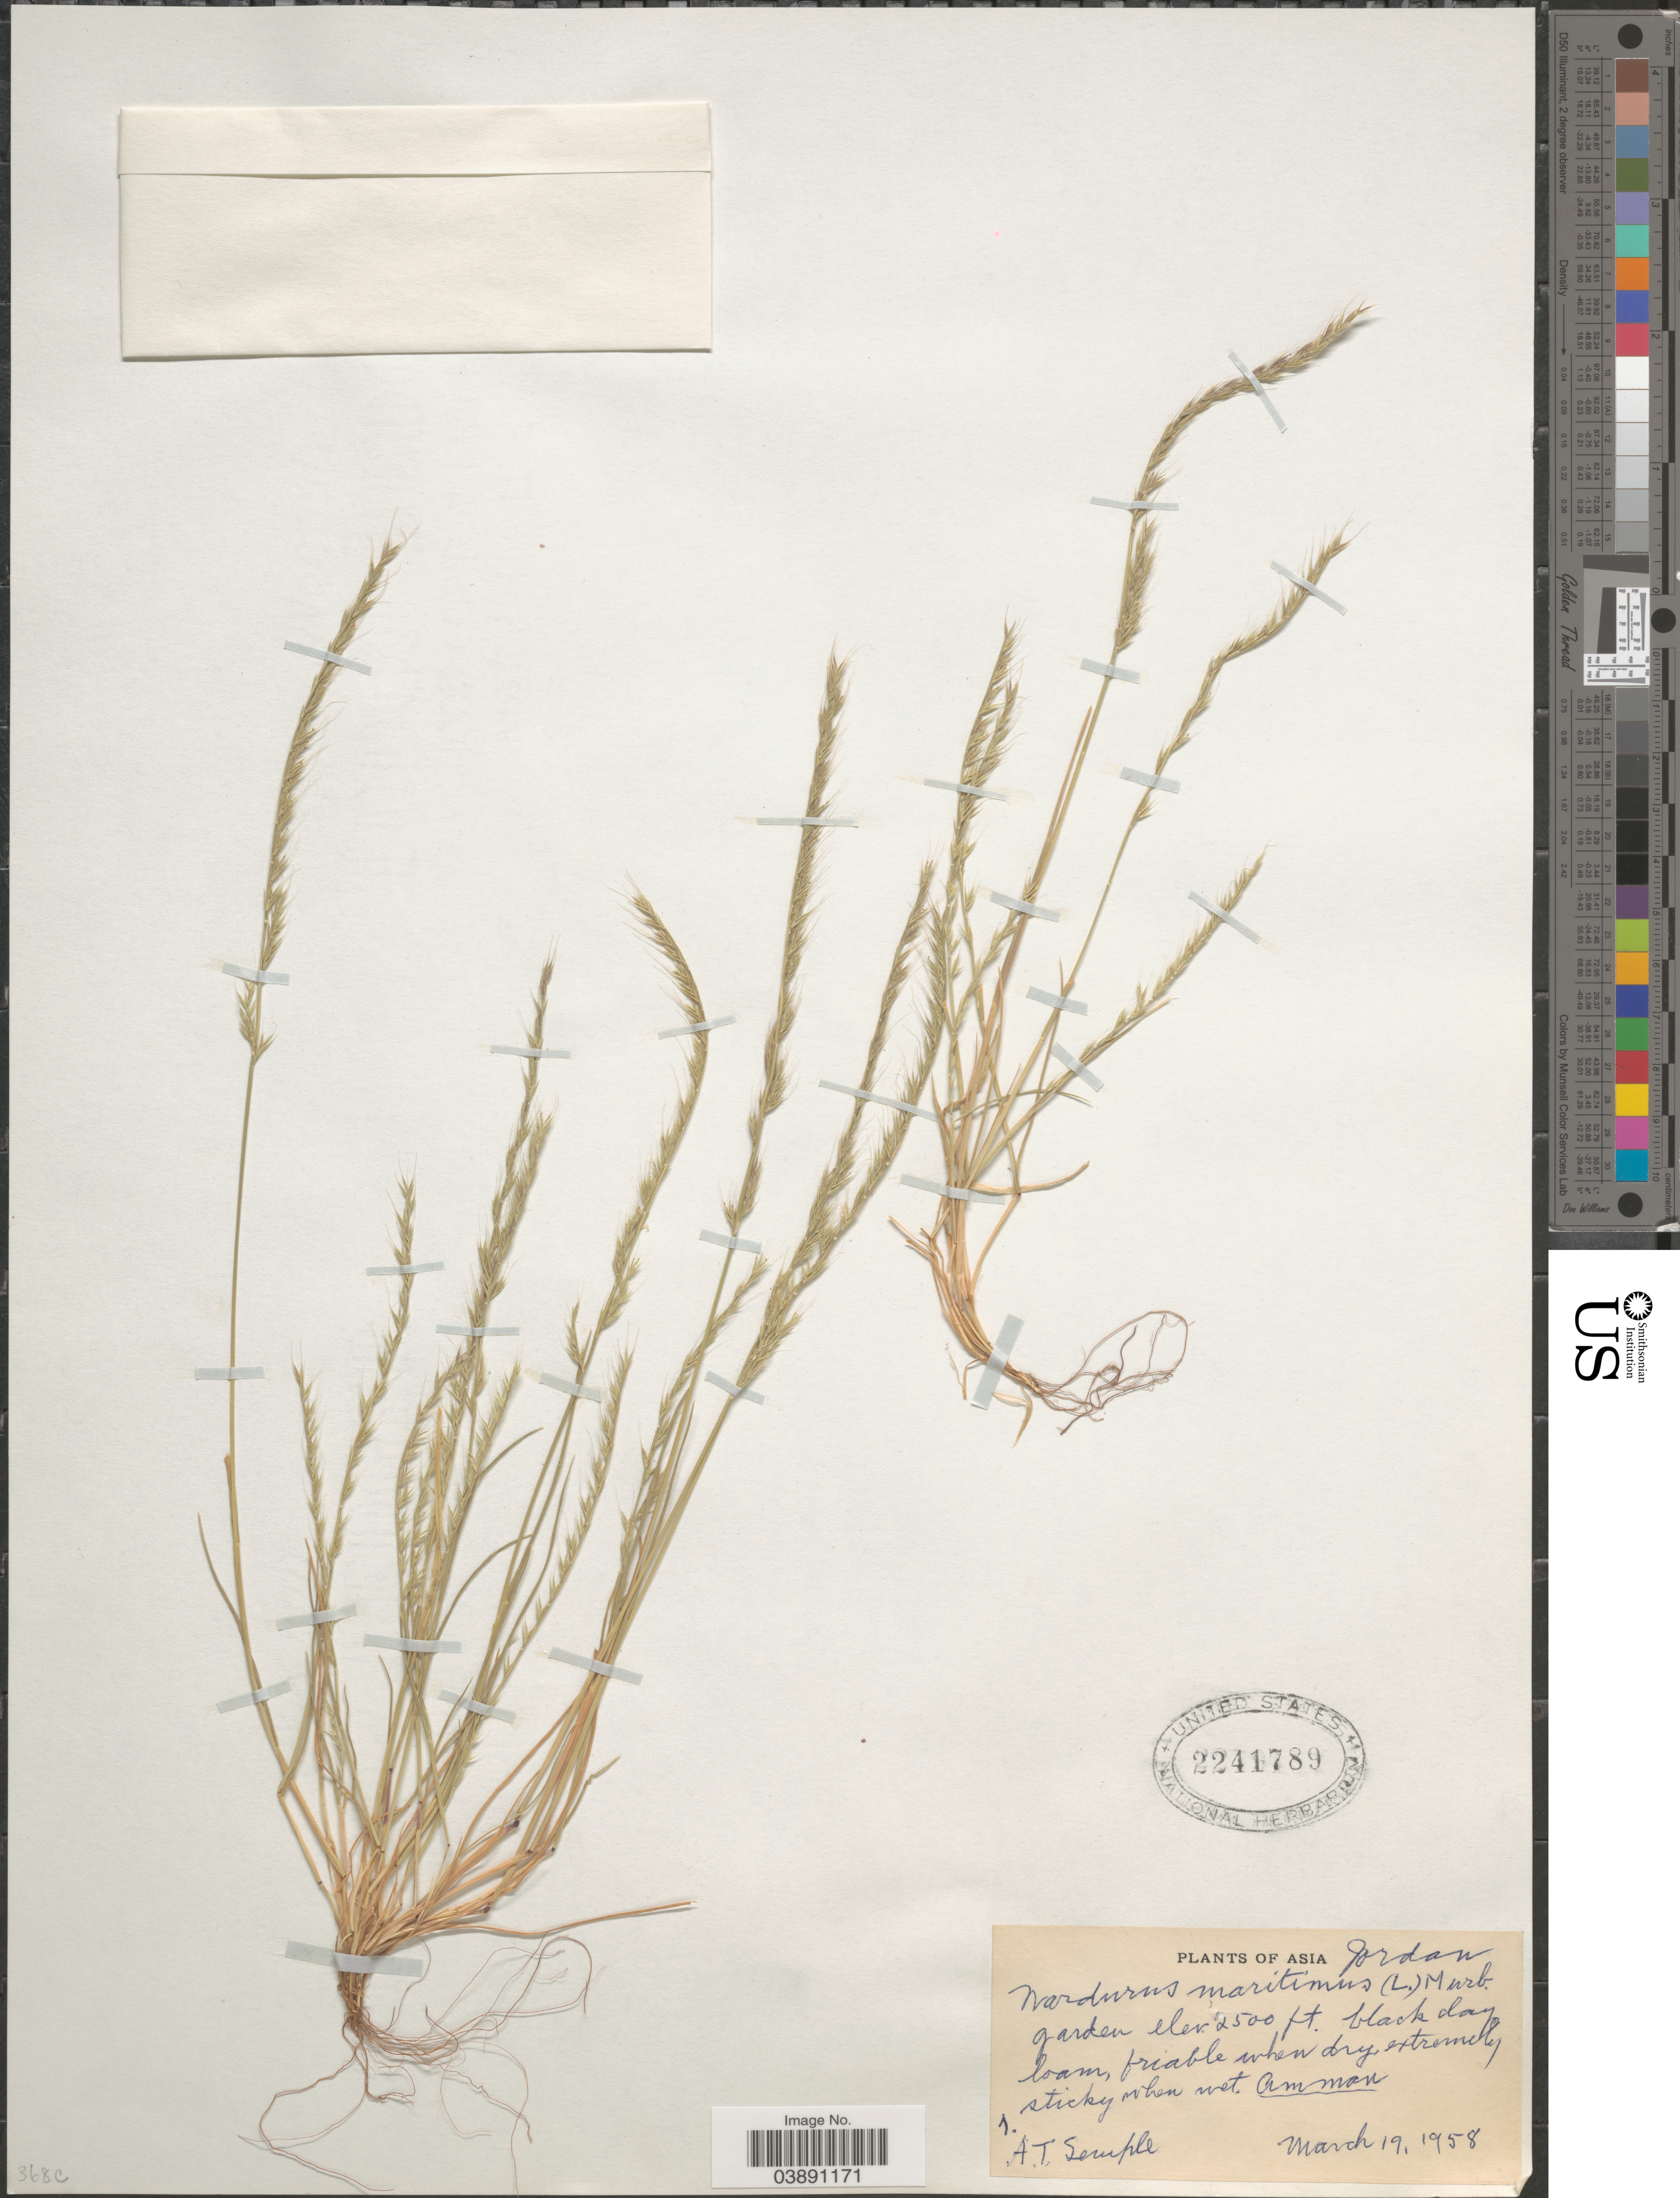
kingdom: Plantae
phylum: Tracheophyta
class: Liliopsida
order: Poales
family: Poaceae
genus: Festuca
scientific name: Festuca unilateralis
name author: Schrad.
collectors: A. Semple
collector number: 1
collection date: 1958-03-19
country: Jordan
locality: Garden. Amman.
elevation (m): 762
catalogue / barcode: US 2241789